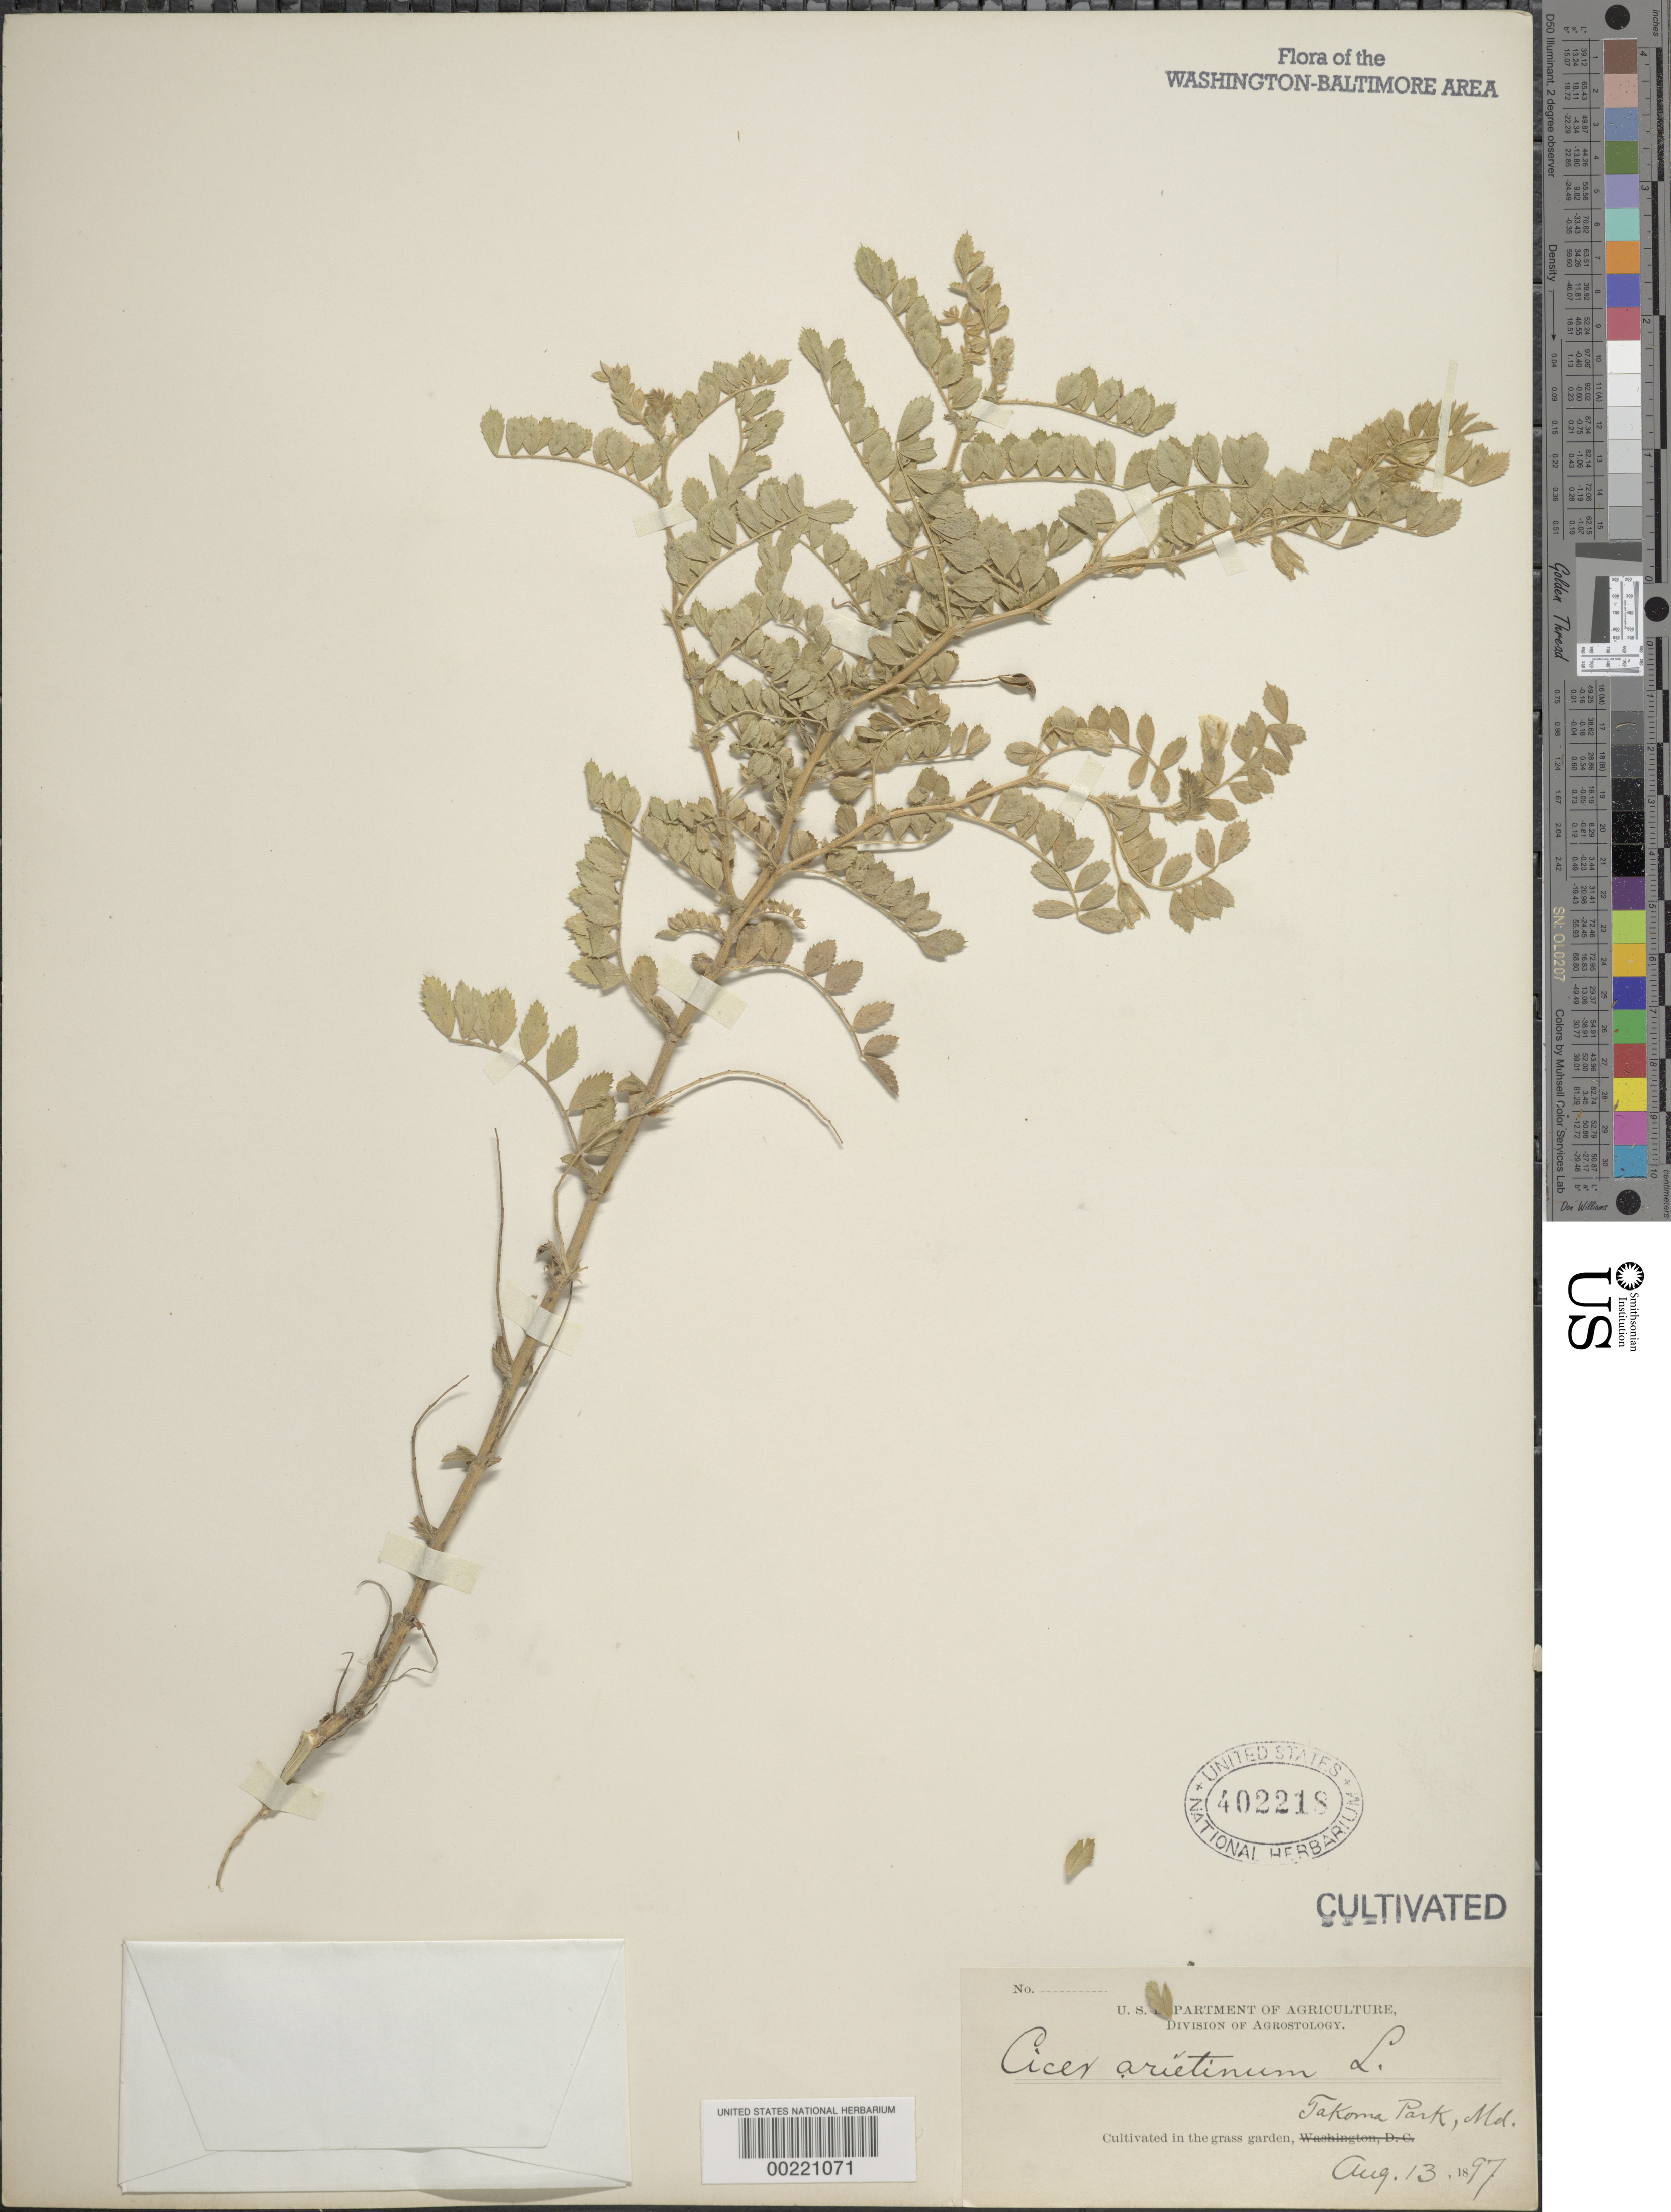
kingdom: Plantae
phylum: Tracheophyta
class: Magnoliopsida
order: Fabales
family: Fabaceae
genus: Cicer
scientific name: Cicer arietinum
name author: L.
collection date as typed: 13 Aug 1897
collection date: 1897-08-13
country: United States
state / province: Maryland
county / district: Montgomery / Prince George's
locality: Grass Garden, Takoma Park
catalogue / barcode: US 402218